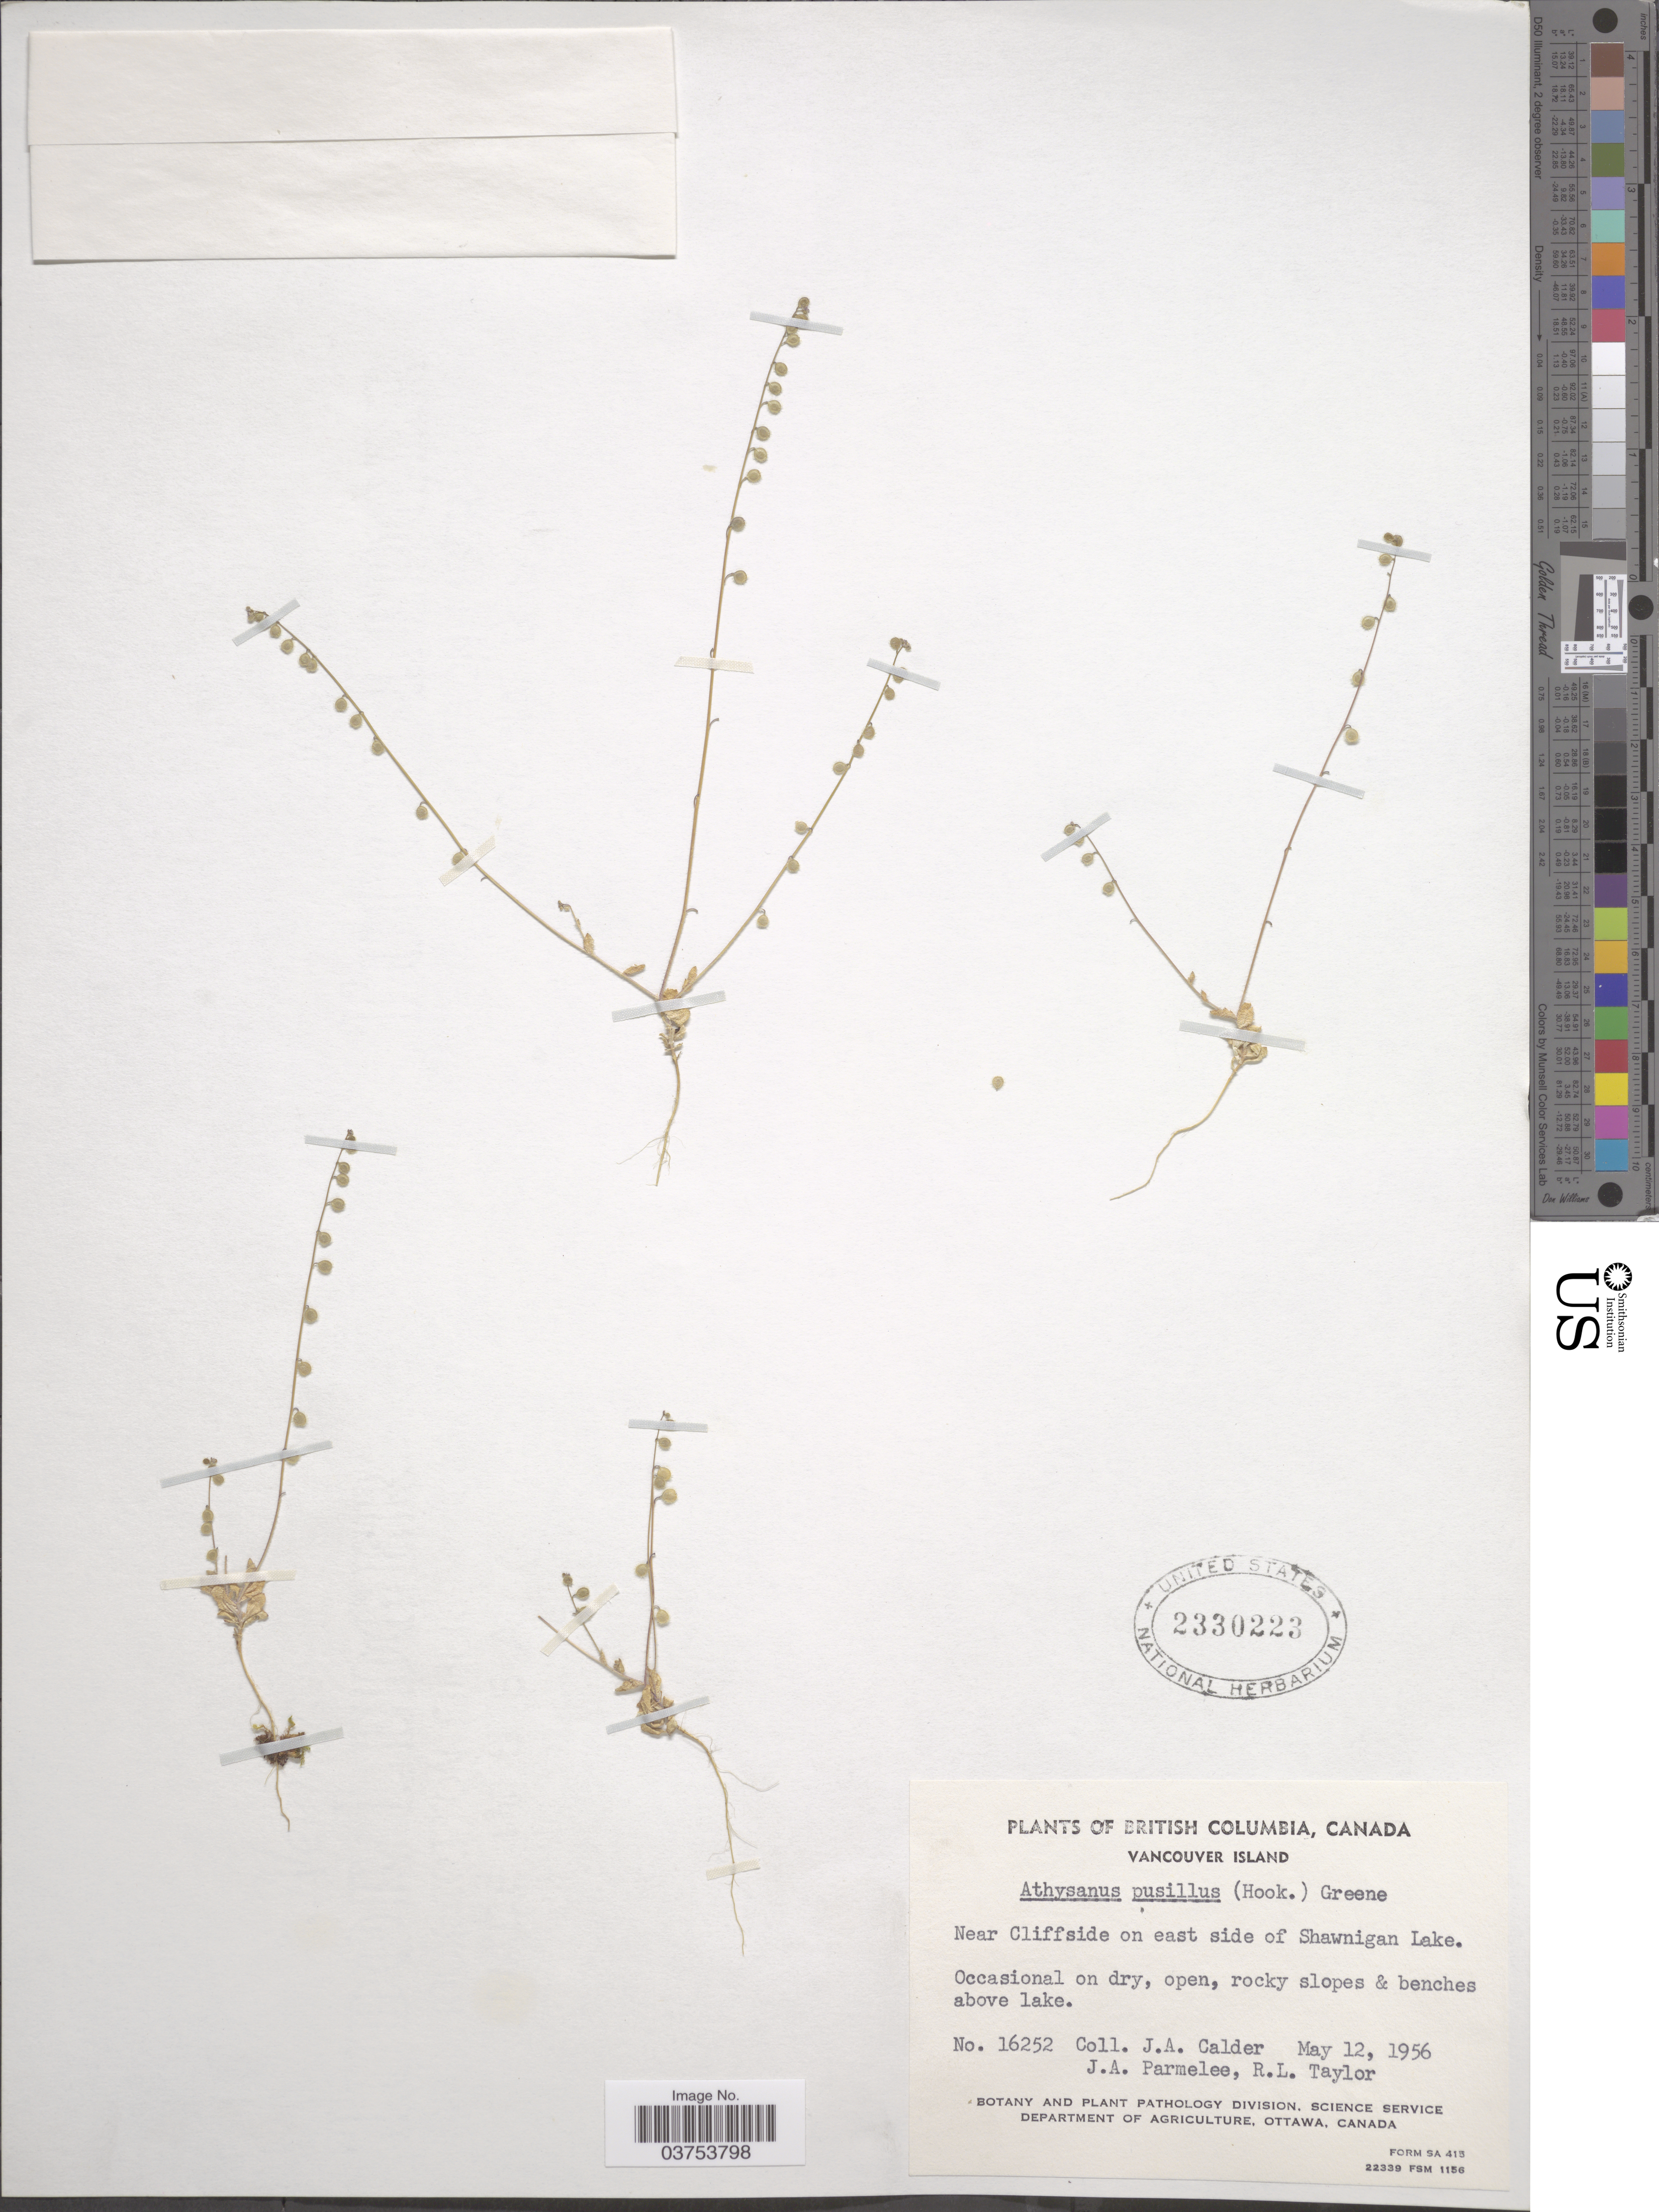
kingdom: Plantae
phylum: Tracheophyta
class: Magnoliopsida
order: Brassicales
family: Brassicaceae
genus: Athysanus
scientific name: Athysanus pusillus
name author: (Hook.) Greene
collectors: J. A. Calder, J. A. Parmelee & R. Taylor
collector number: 16252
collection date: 1956-05-12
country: Canada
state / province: British Columbia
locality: Vancouver Island. Near Cliffside on east side of Shawnigan Lake.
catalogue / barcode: US 2330223